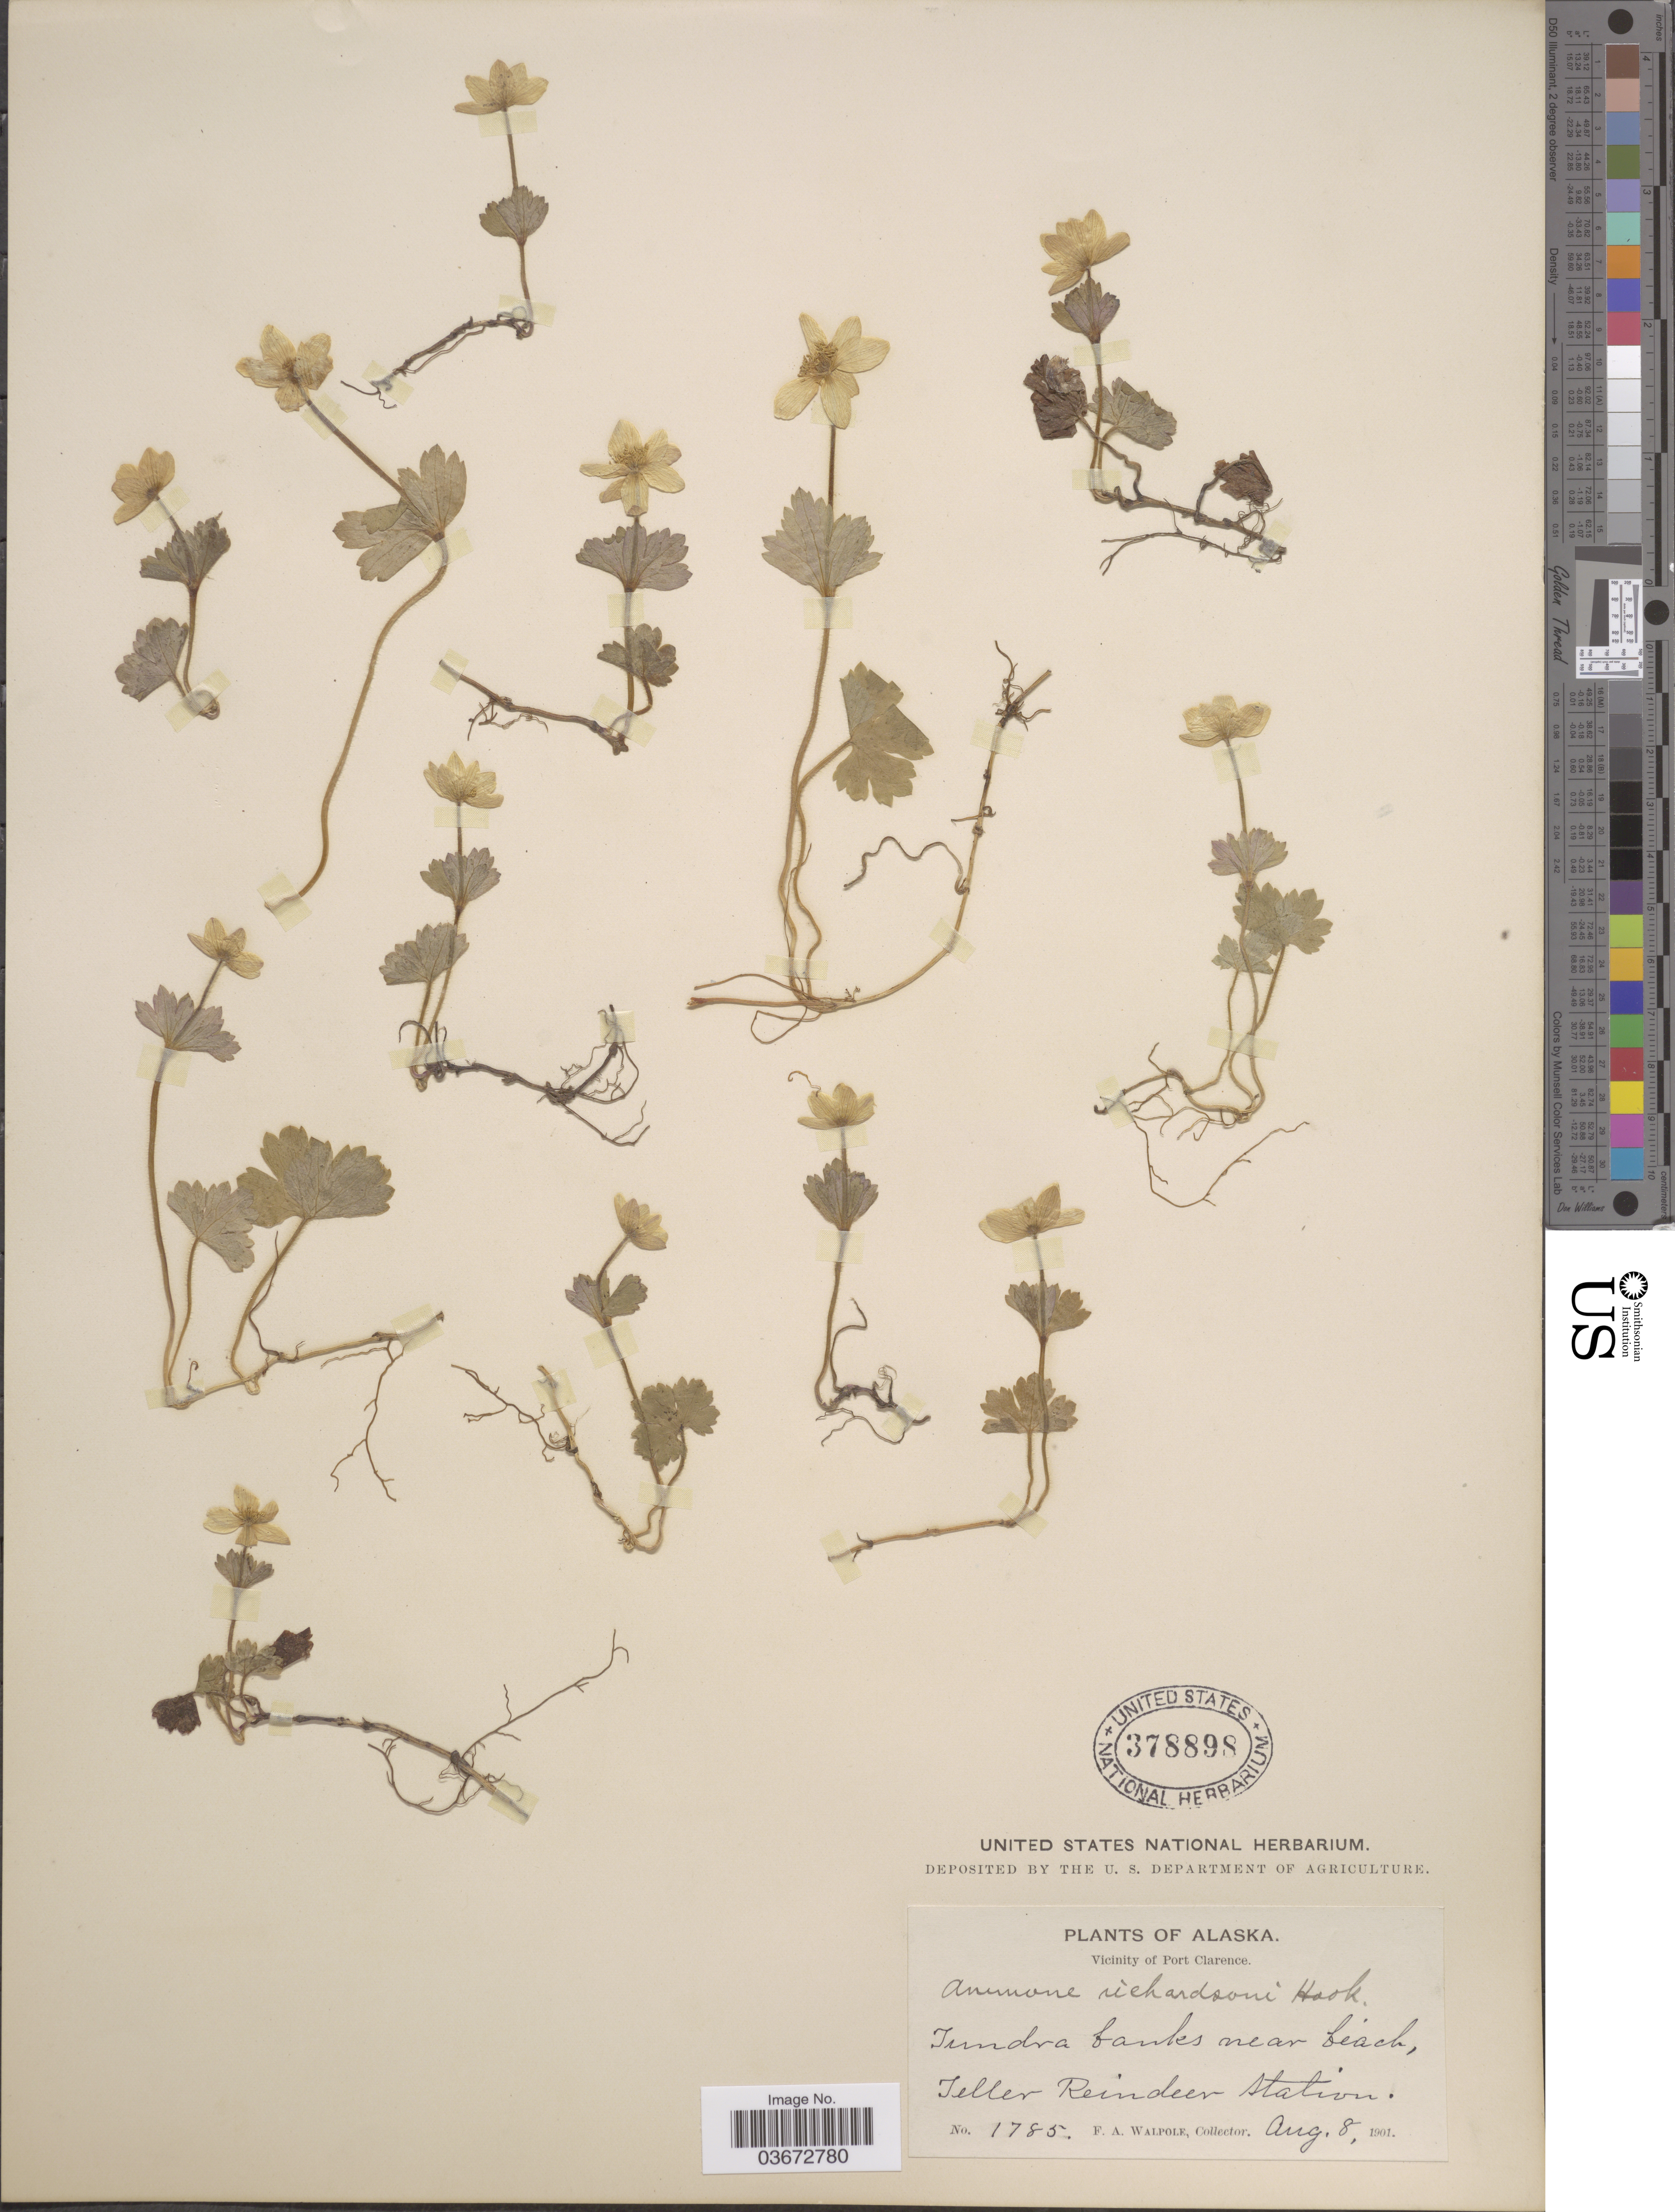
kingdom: Plantae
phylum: Tracheophyta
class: Magnoliopsida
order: Ranunculales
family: Ranunculaceae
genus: Anemone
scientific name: Anemone richardsonii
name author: Hook.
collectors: F. Walpole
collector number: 1785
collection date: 1901-08-08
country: United States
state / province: Alaska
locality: Vicinity of Port Clarence. Tundra banks near beach, Teller Reindeer Station.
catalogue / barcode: US 378898